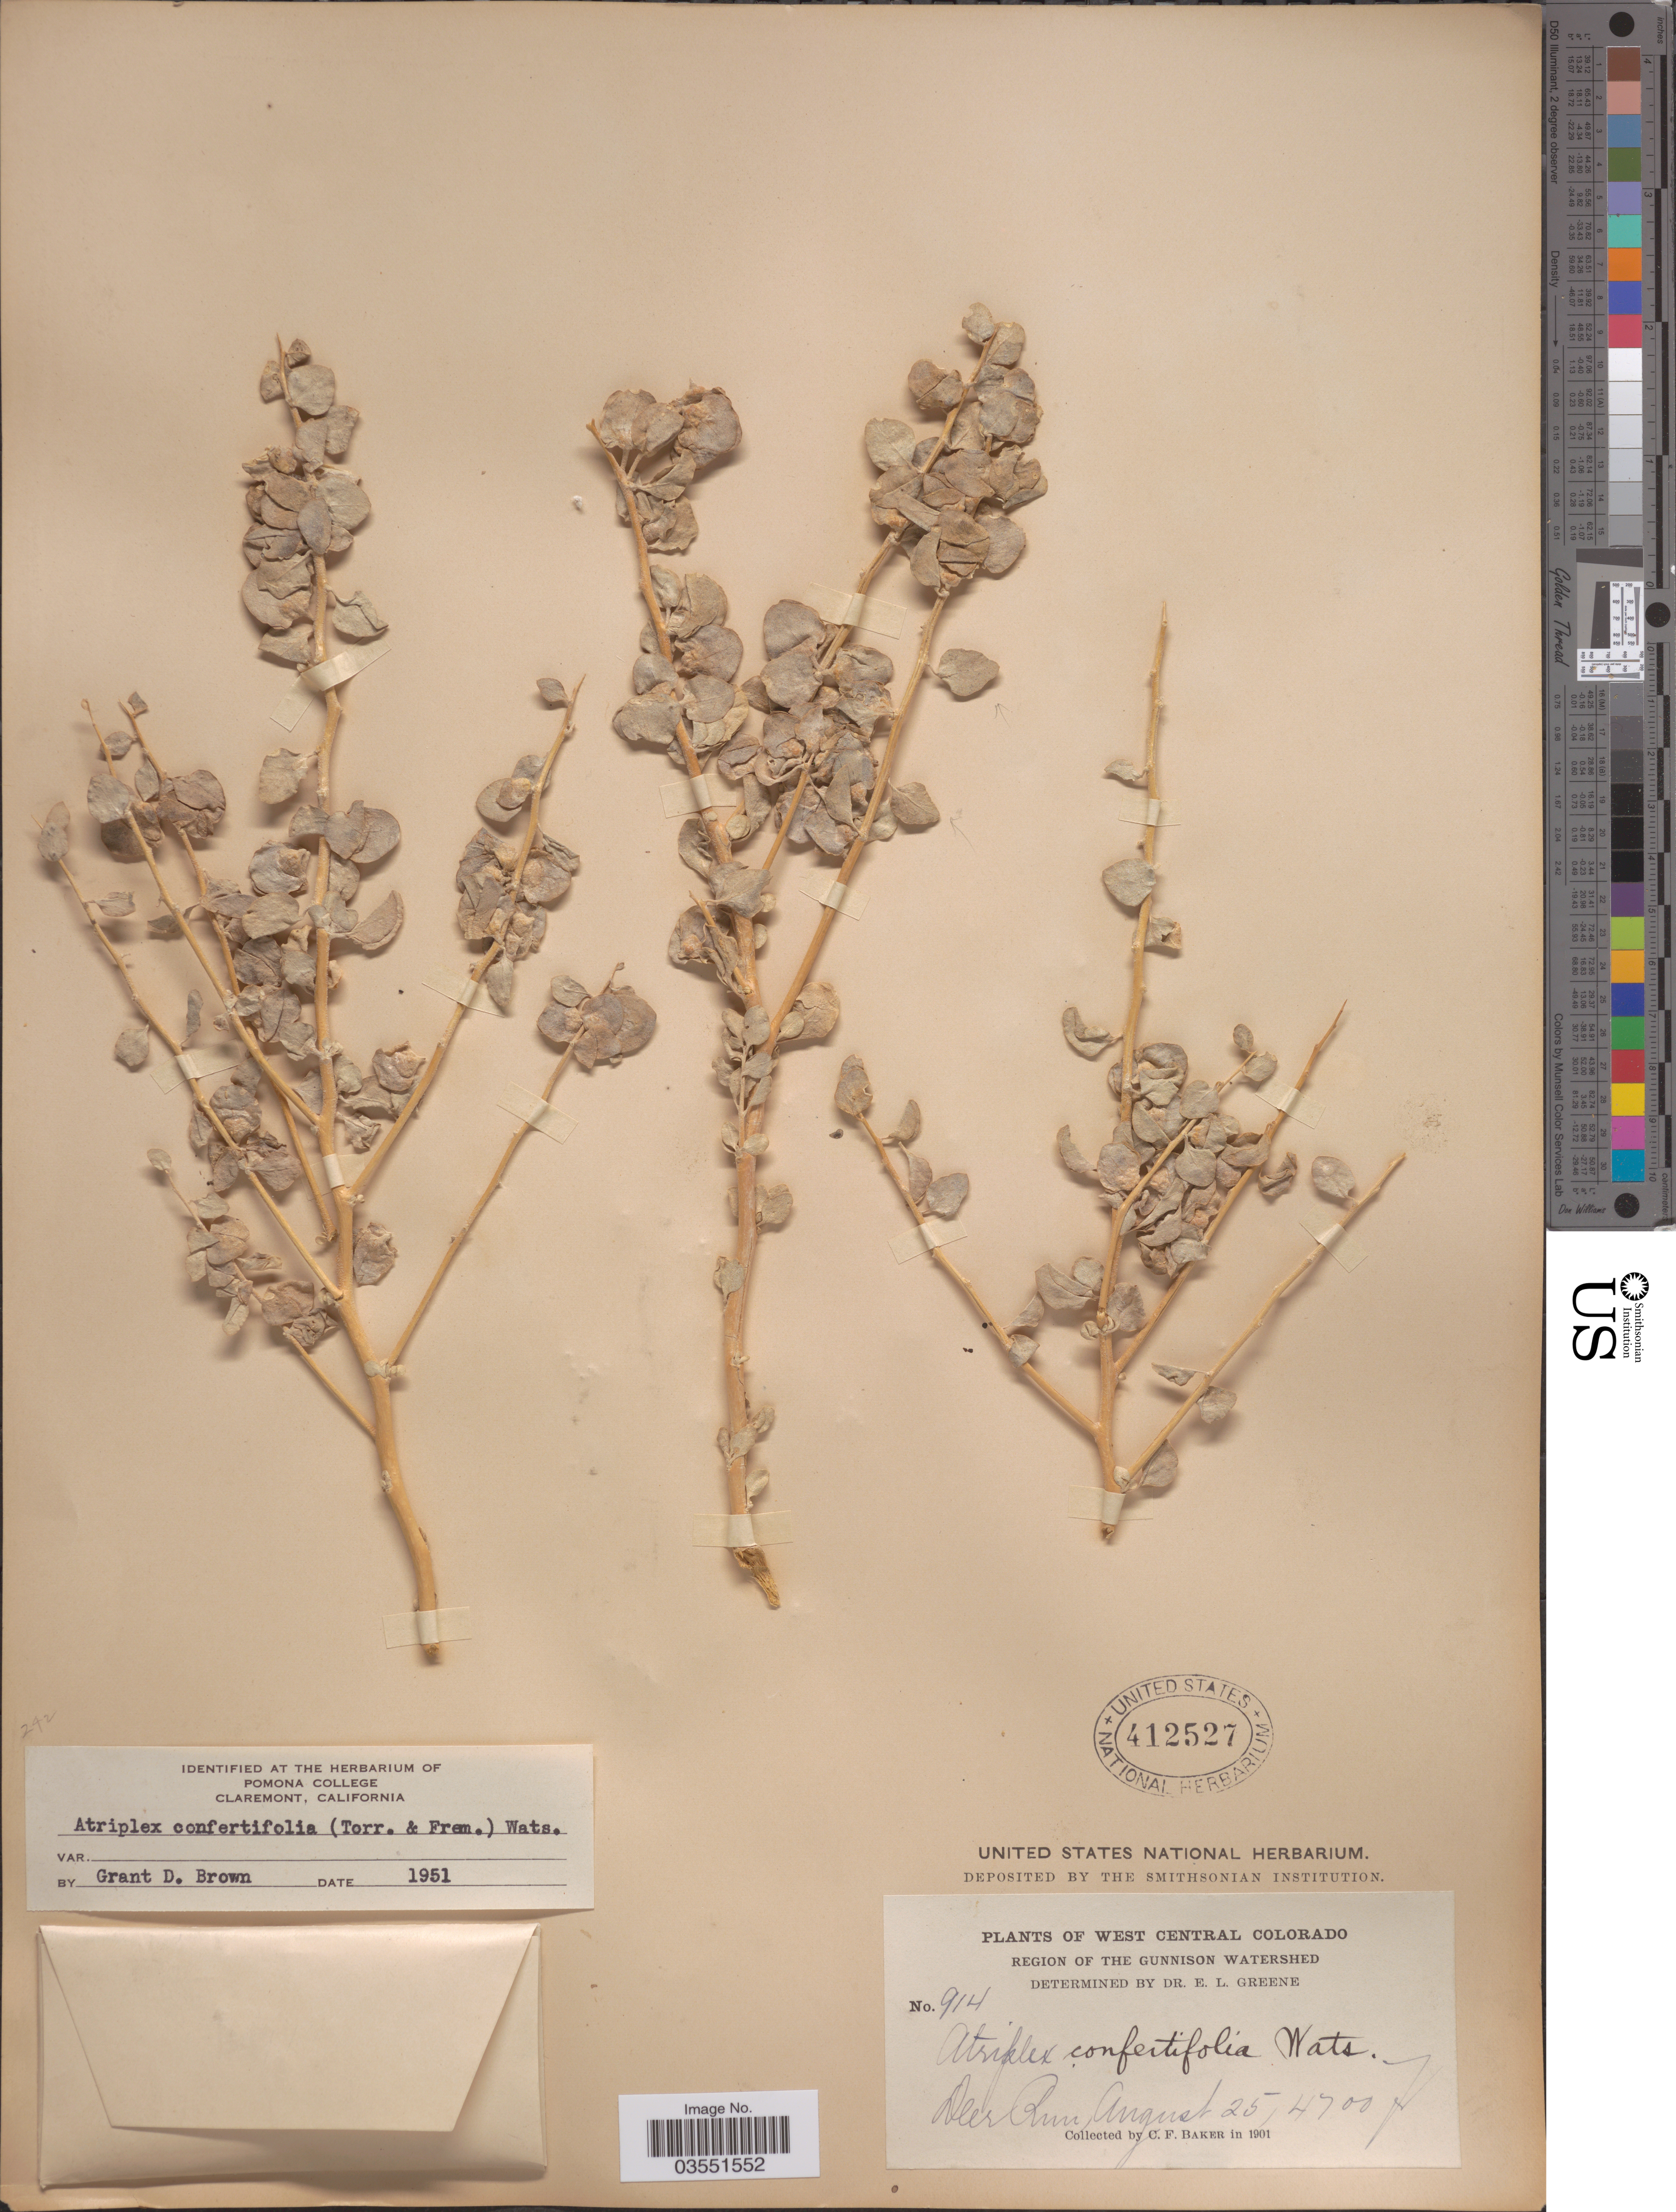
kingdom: Plantae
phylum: Tracheophyta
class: Magnoliopsida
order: Caryophyllales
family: Amaranthaceae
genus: Atriplex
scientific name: Atriplex confertifolia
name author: (Torr. & Frém.) S. Watson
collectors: C. F. Baker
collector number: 914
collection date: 1901-08-25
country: United States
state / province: Colorado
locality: West Central Colorado. Region of the Gunnison Watershed. Deer Run.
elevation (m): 1433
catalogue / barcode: US 412527